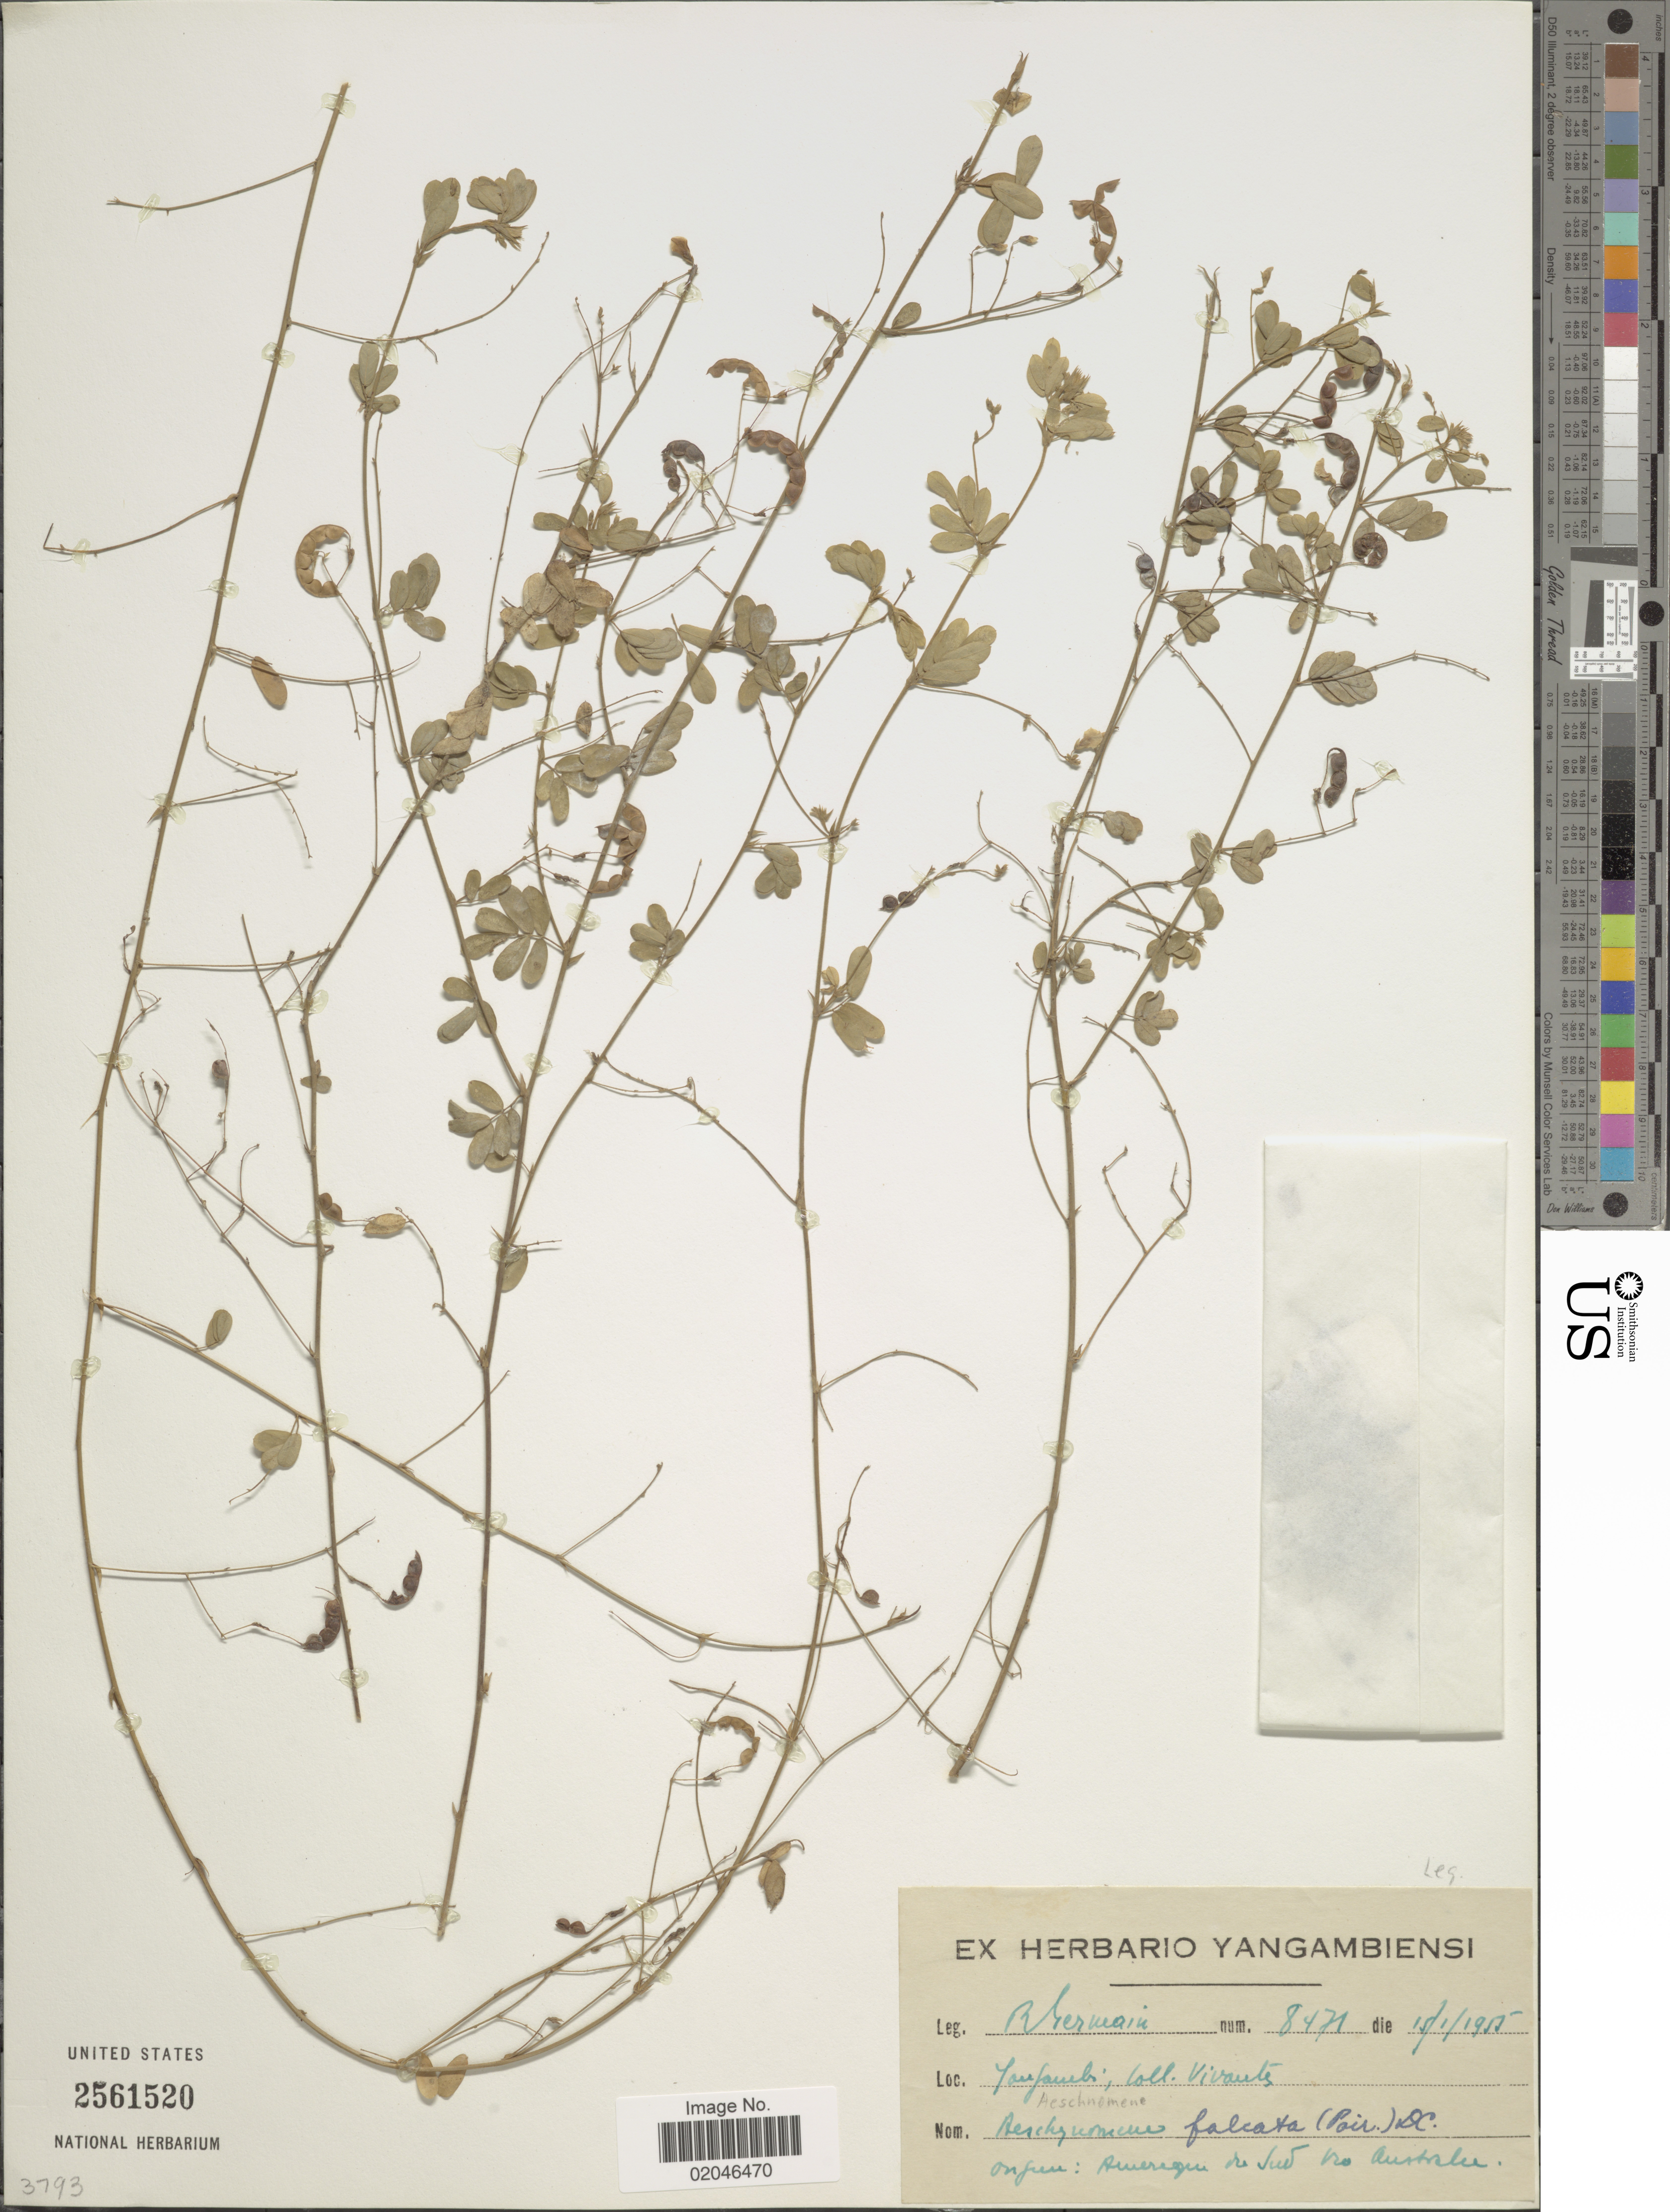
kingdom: Plantae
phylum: Tracheophyta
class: Magnoliopsida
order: Fabales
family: Fabaceae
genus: Aeschynomene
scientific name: Aeschynomene falcata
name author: (Poir.) DC.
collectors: R. Germain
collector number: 8471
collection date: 1955-01-15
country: Congo, Democratic Republic of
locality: Yangambi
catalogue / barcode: US 2561520